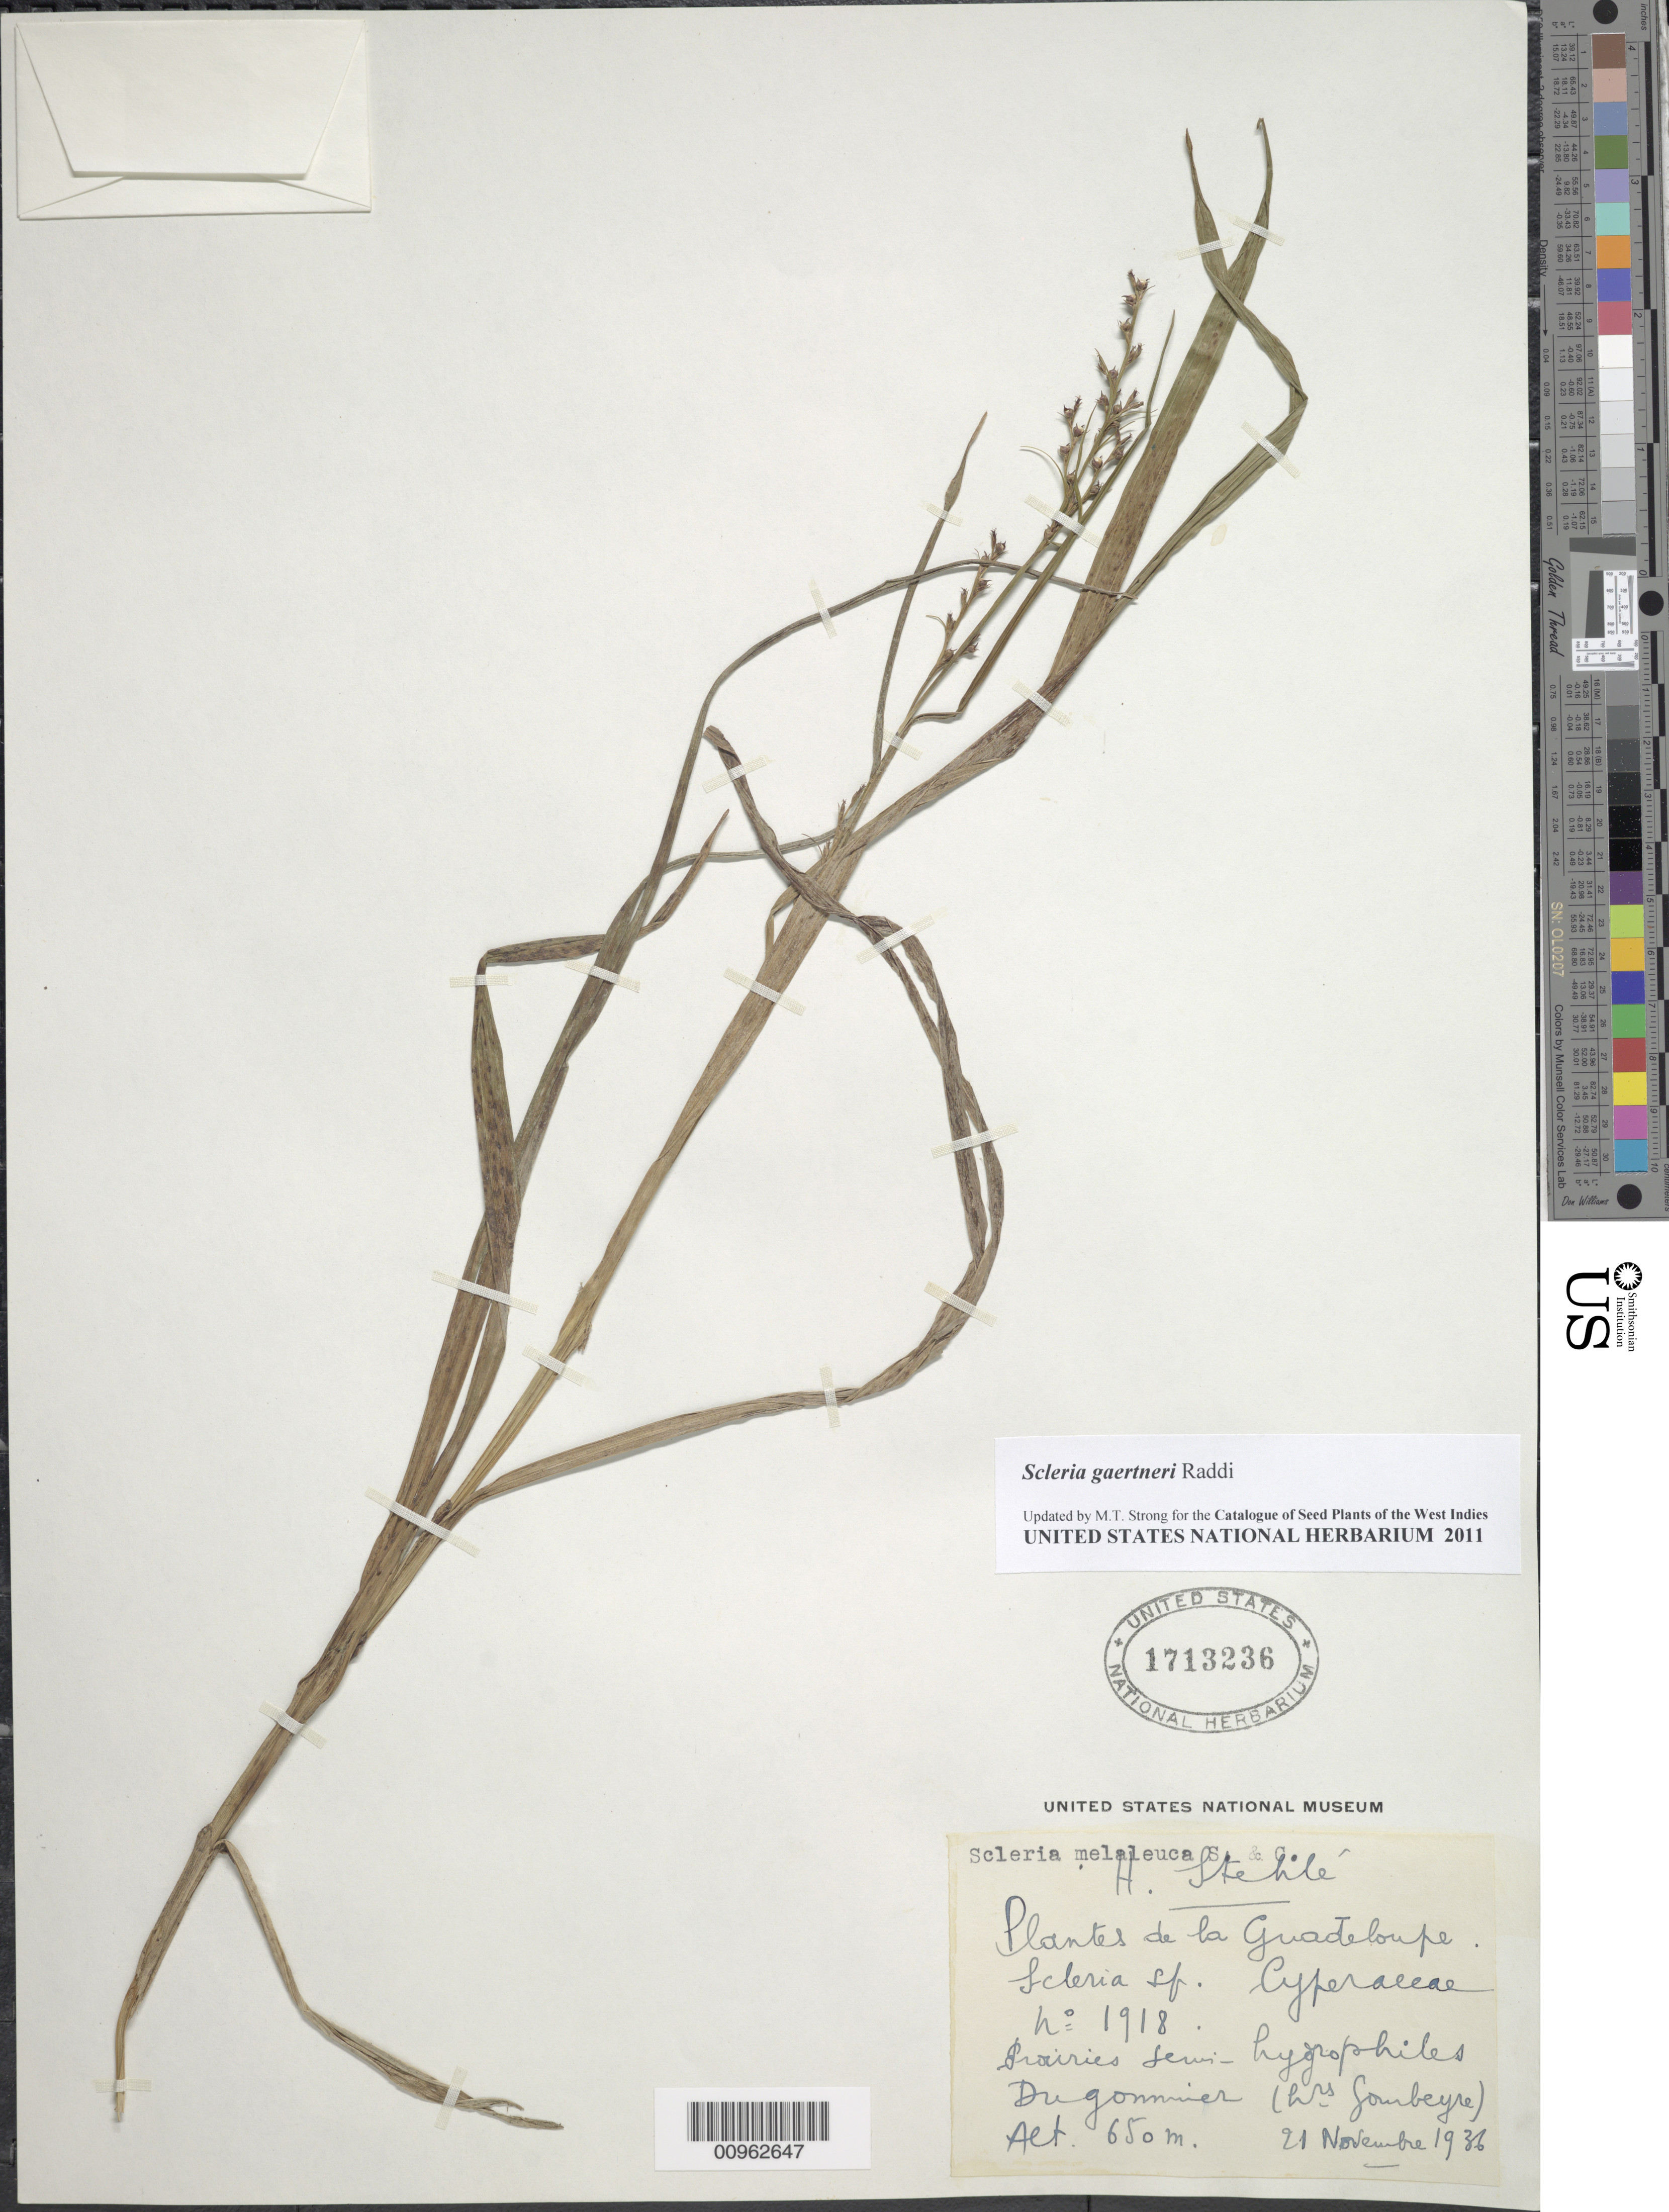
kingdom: Plantae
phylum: Tracheophyta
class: Liliopsida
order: Poales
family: Cyperaceae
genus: Scleria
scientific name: Scleria gaertneri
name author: Raddi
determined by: Strong, M. T., (US), Smithsonian Institution - National Museum of Natural History (UNITED STATES)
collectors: H. Stehlé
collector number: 1918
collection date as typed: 21 Nov 1936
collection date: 1936-11-21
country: Guadeloupe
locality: Dugommier ("…" Gourbeyre)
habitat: Prairies semi-hygrophiles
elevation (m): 650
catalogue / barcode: US 1713236